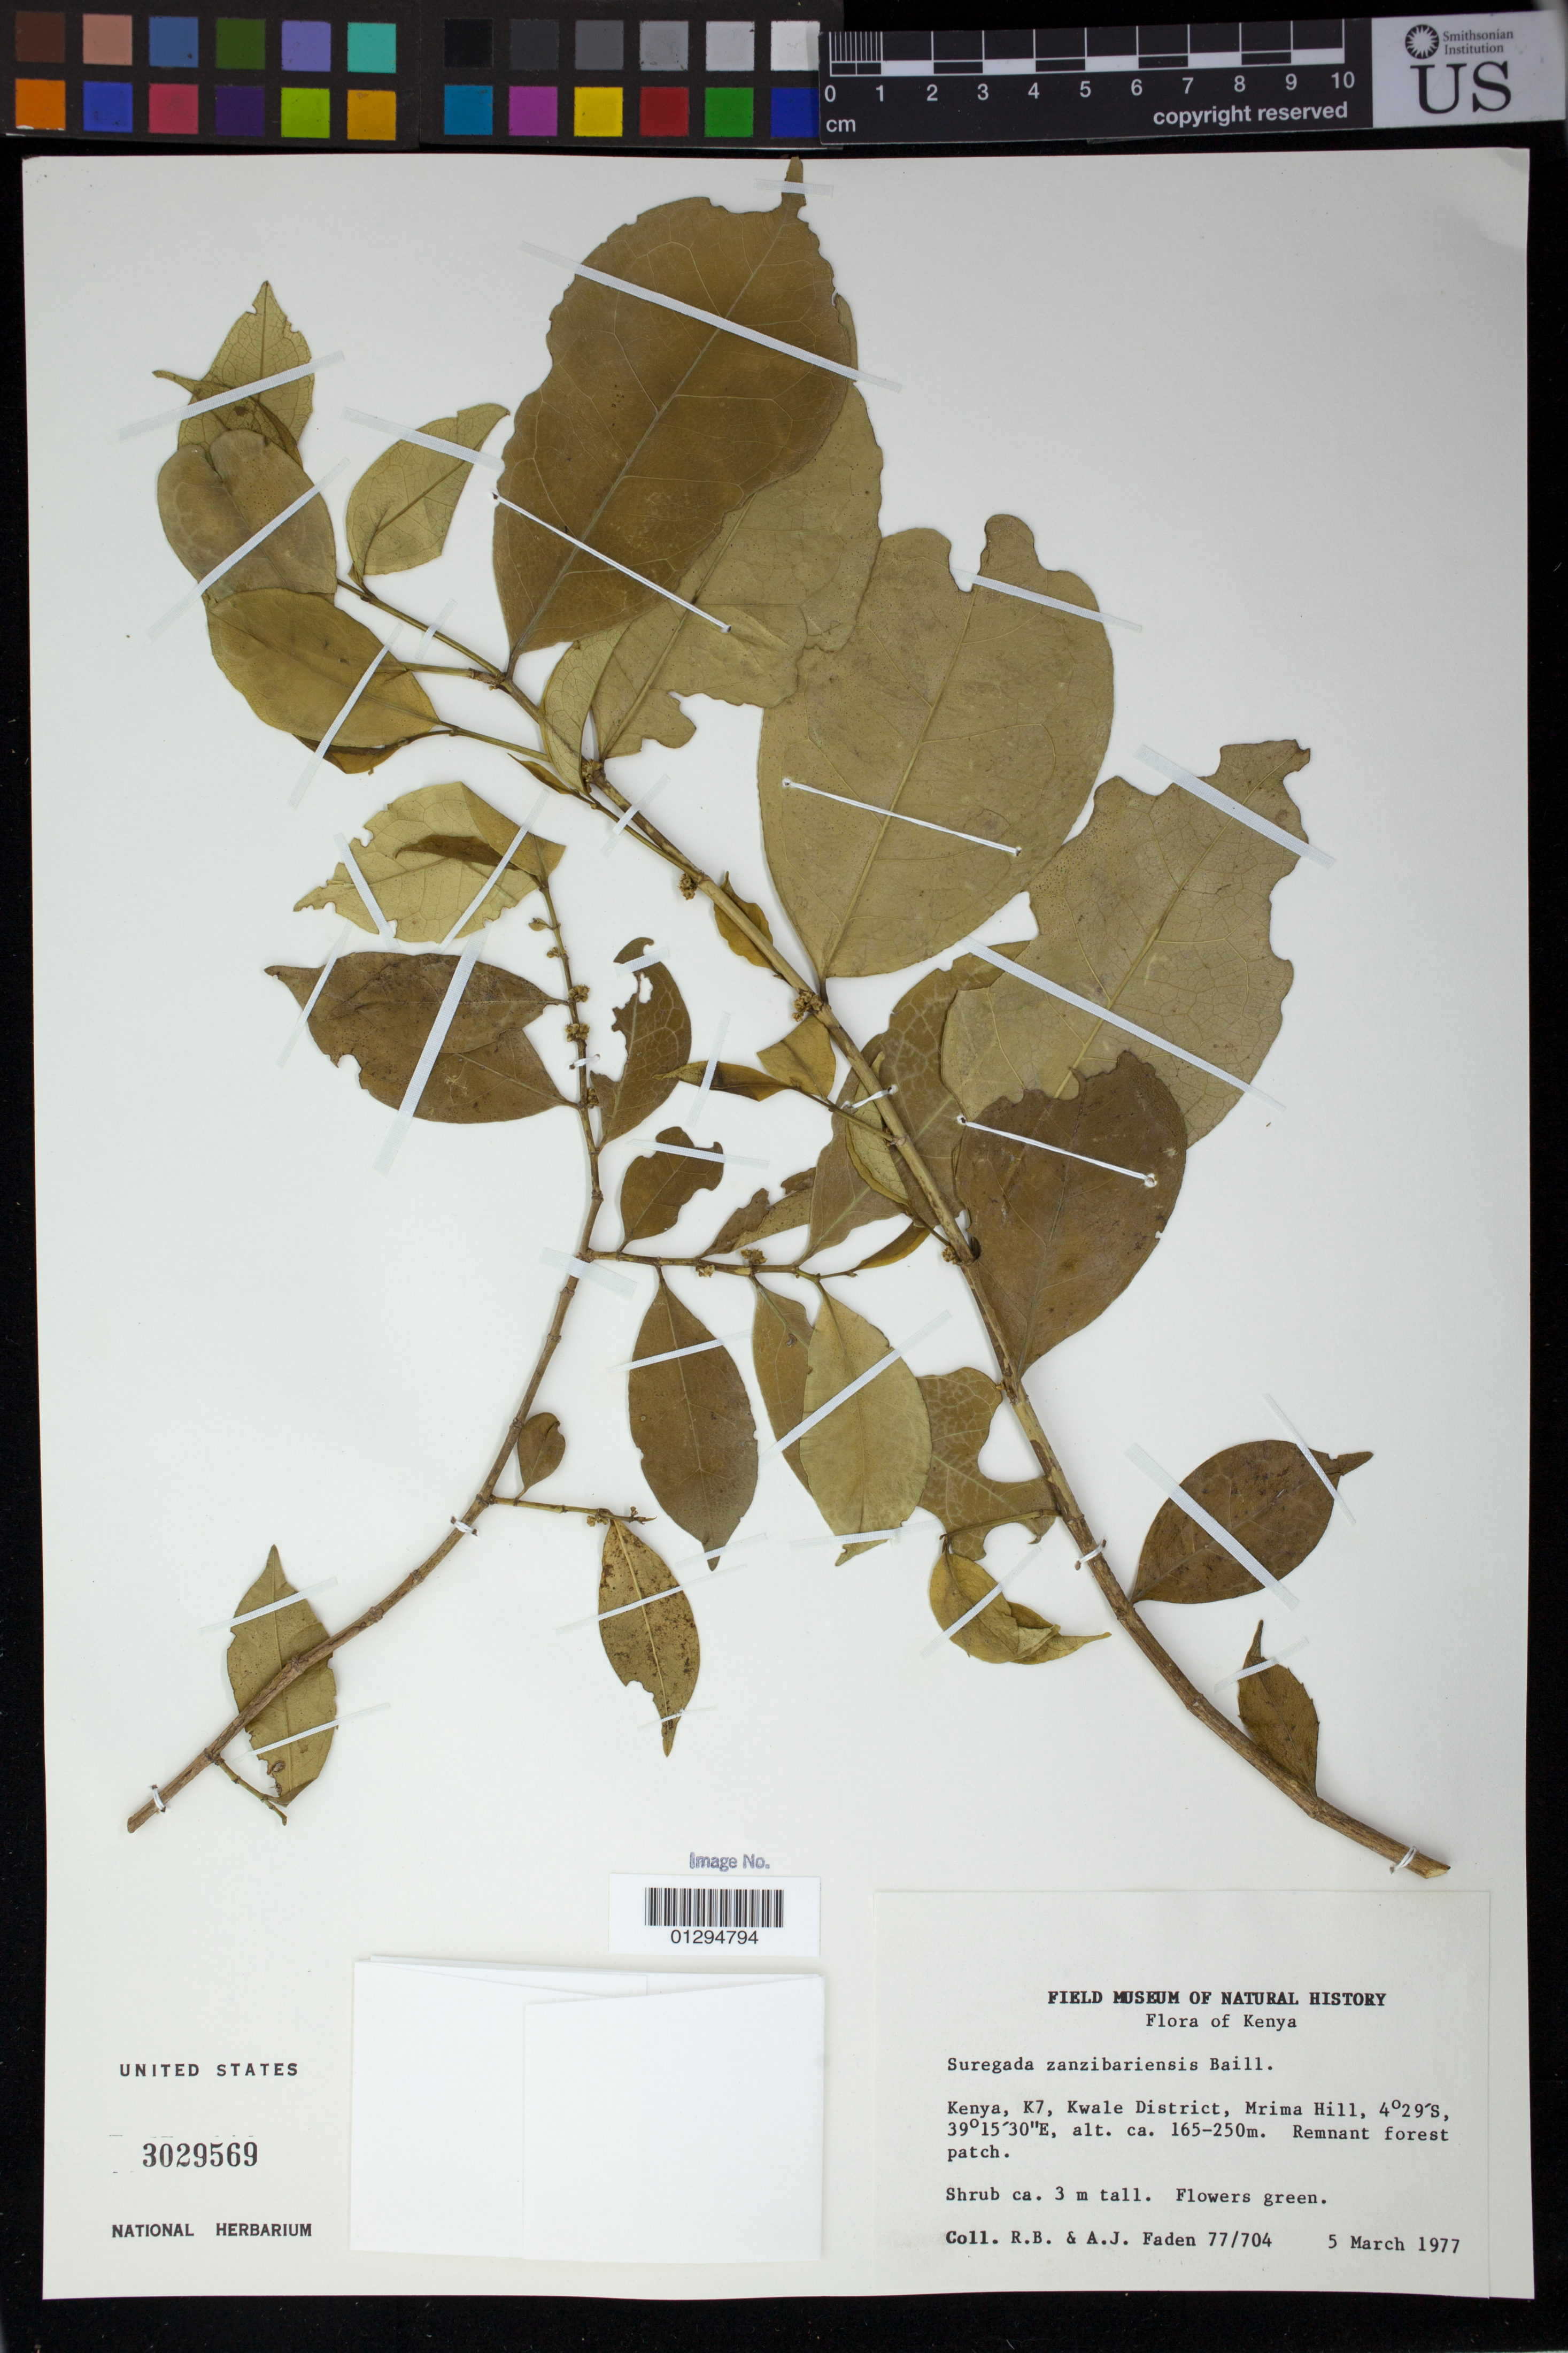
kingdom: Plantae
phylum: Tracheophyta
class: Magnoliopsida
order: Malpighiales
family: Euphorbiaceae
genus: Suregada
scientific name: Suregada zanzibariensis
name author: Baill.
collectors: R. B. Faden & A. J. Faden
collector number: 77/704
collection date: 1977-03-05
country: Kenya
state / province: Kwale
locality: K7, Mrima Hill [Kichakasimba]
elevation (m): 165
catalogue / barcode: US 3029569